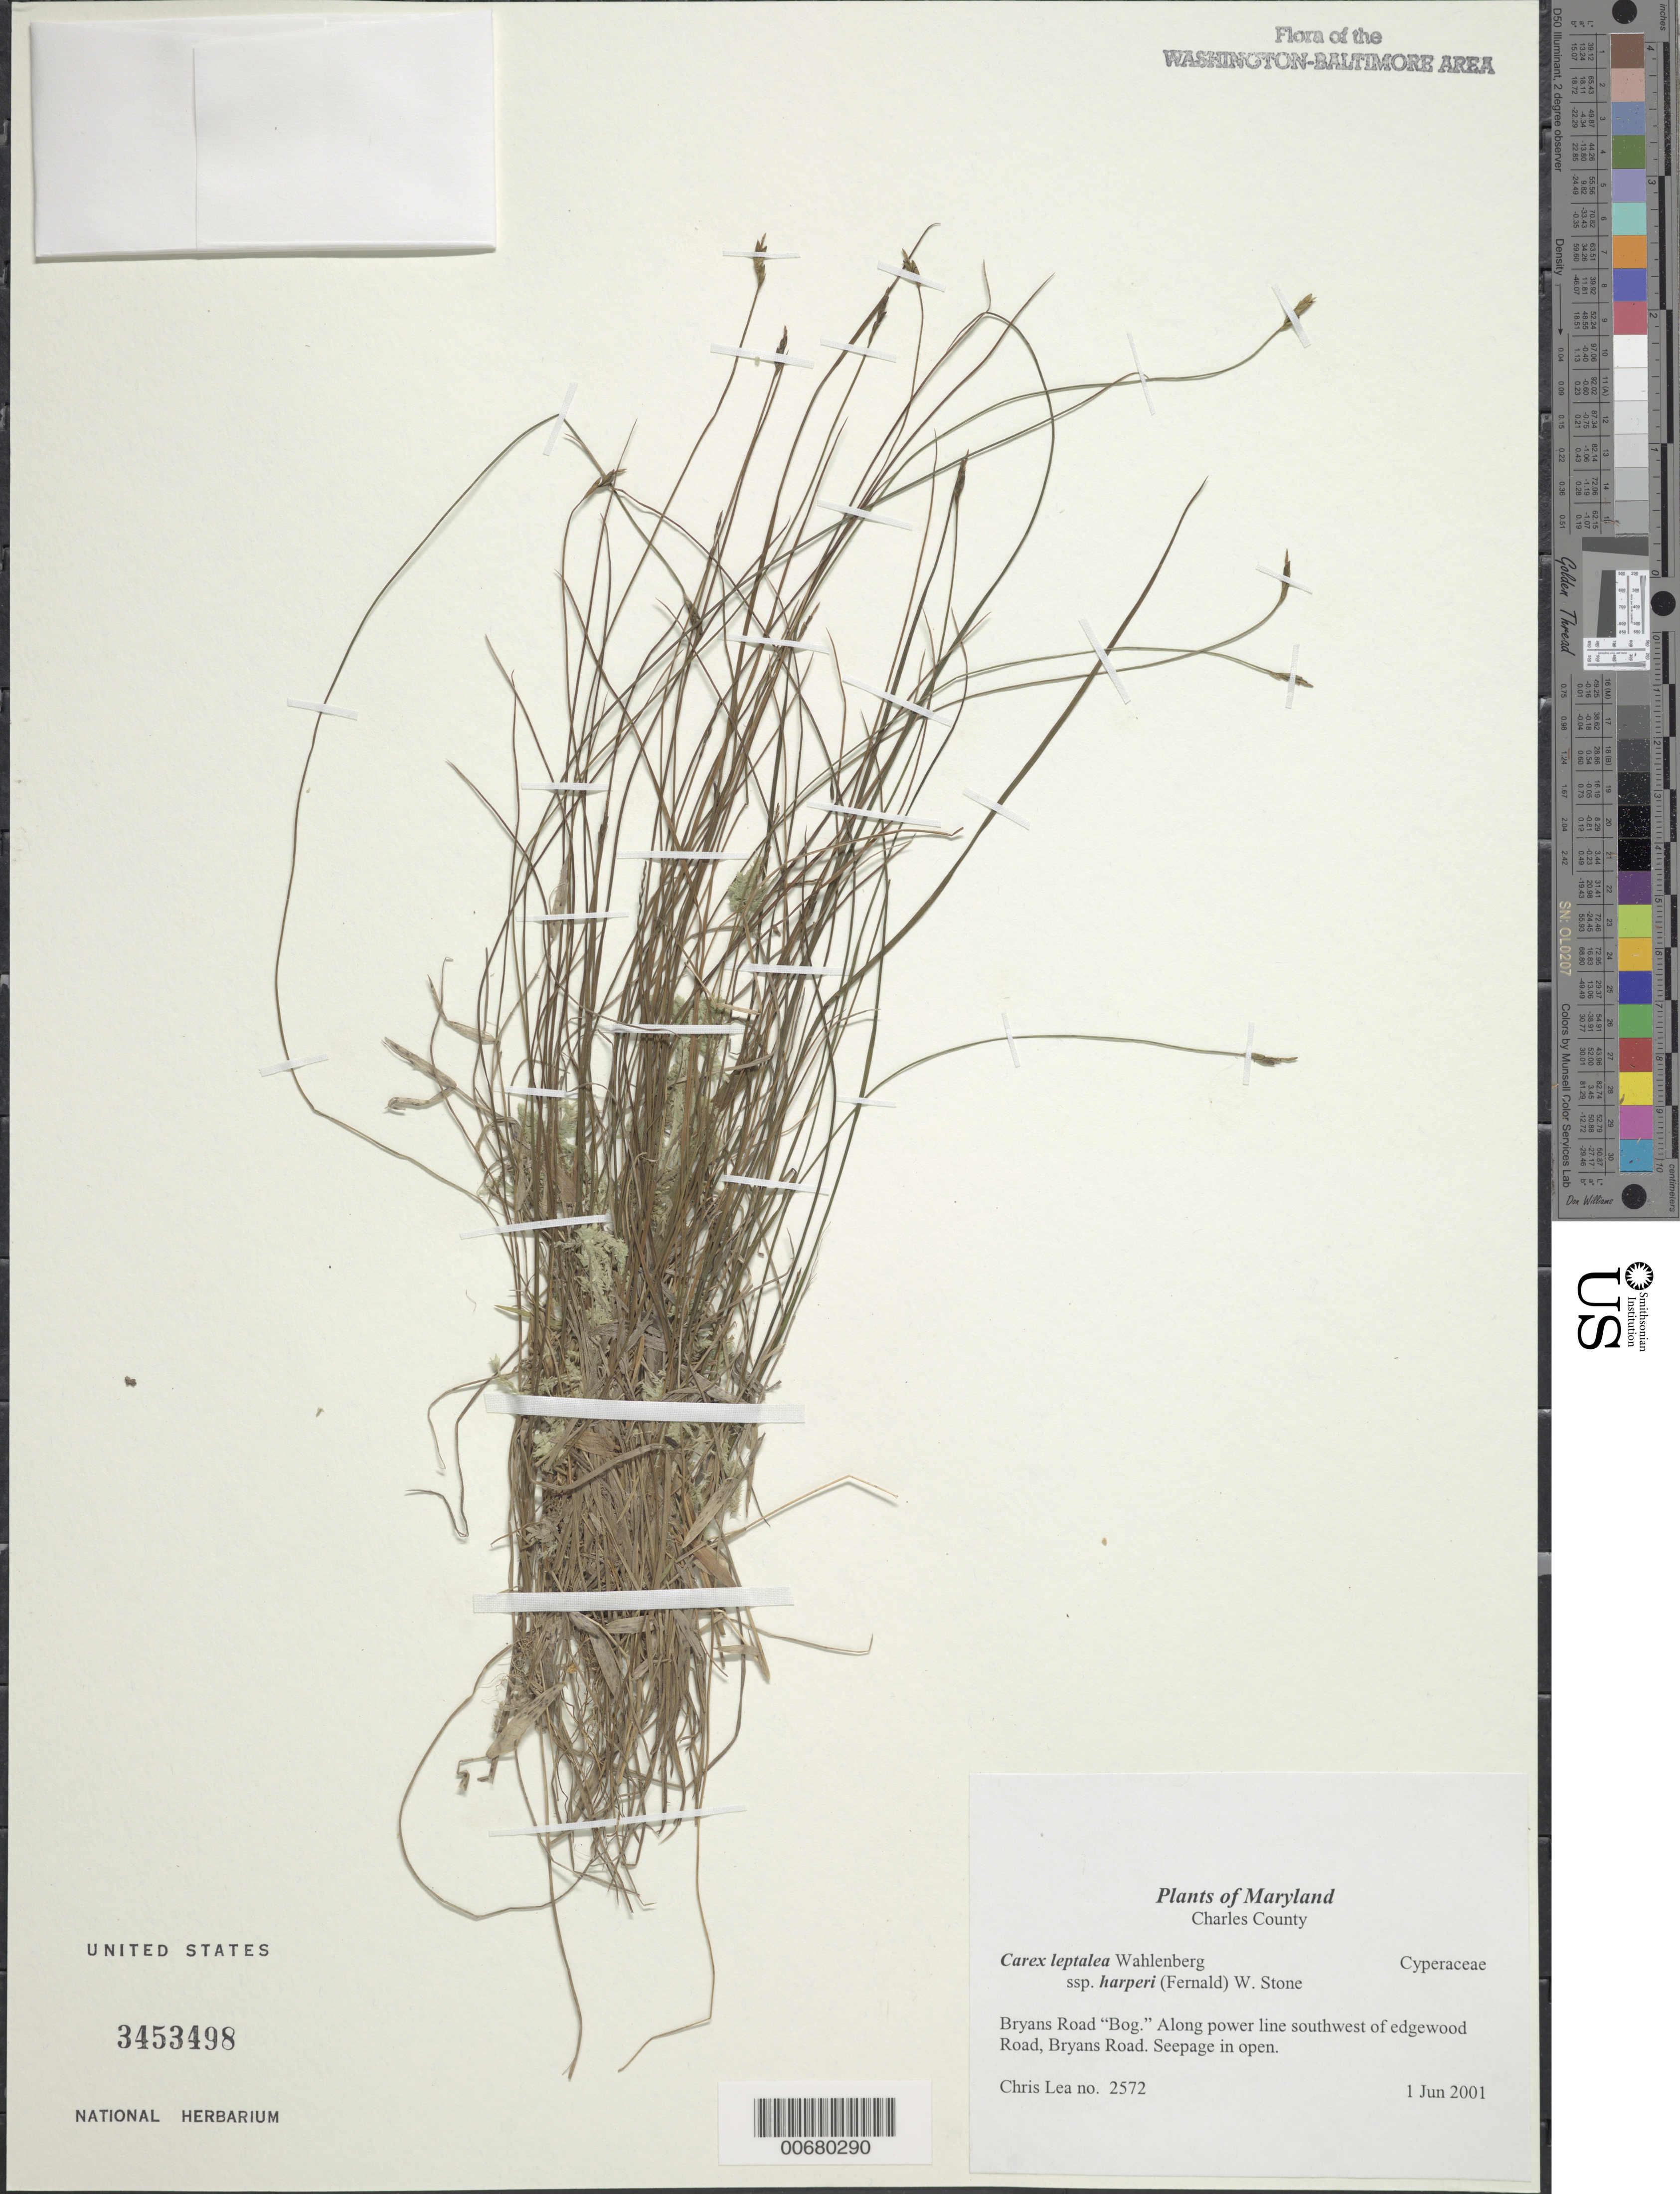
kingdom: Plantae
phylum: Tracheophyta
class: Liliopsida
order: Poales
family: Cyperaceae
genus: Carex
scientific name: Carex leptalea var. harperi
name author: (Fernald) W. Stone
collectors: C. Lea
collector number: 2572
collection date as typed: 0 1Jun 2001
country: United States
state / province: Maryland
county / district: Charles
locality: Bryans Road "Bog". Along powerline southwest of Edgewood Road, Bryans Road.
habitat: Seepage in open.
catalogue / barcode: US 3453498